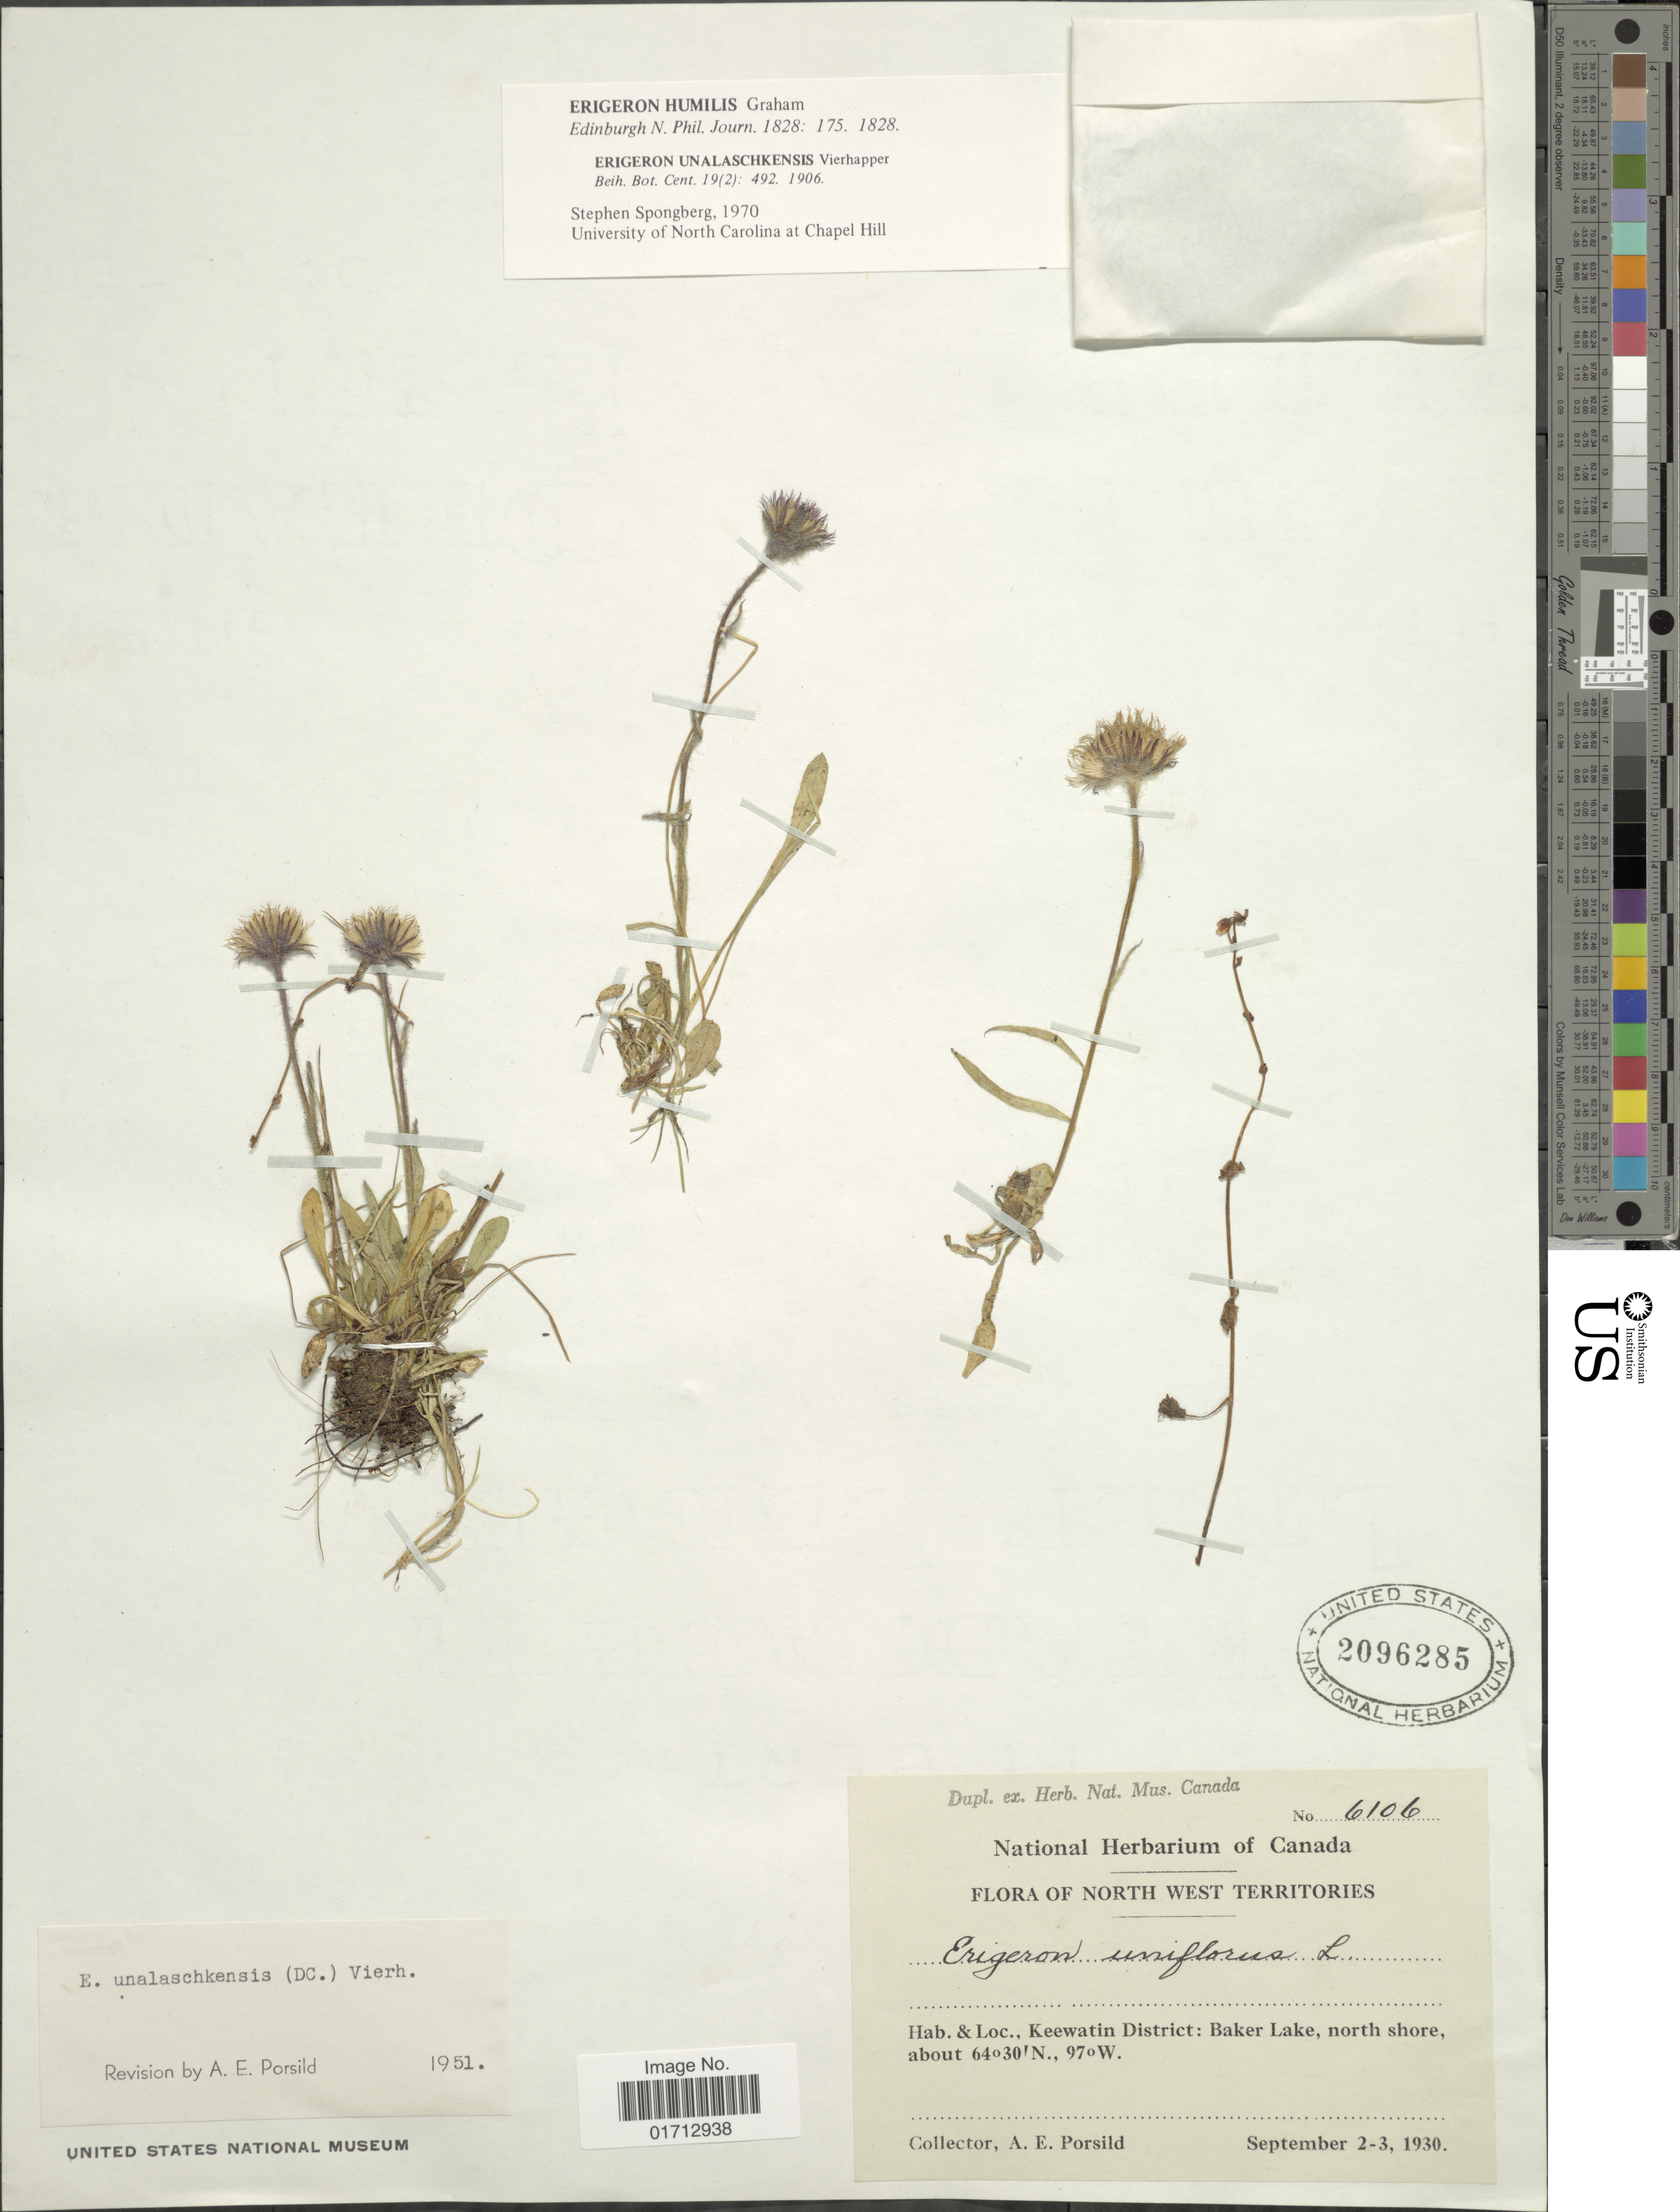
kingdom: Plantae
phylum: Tracheophyta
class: Magnoliopsida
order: Asterales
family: Asteraceae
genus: Erigeron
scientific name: Erigeron humilis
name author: Graham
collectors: A. E. Porsild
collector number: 6106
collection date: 1930-09-02/1930-09-03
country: Canada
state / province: Northwest Territories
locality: Keewatin District: Baker Lake, north shore.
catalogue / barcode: US 2096285